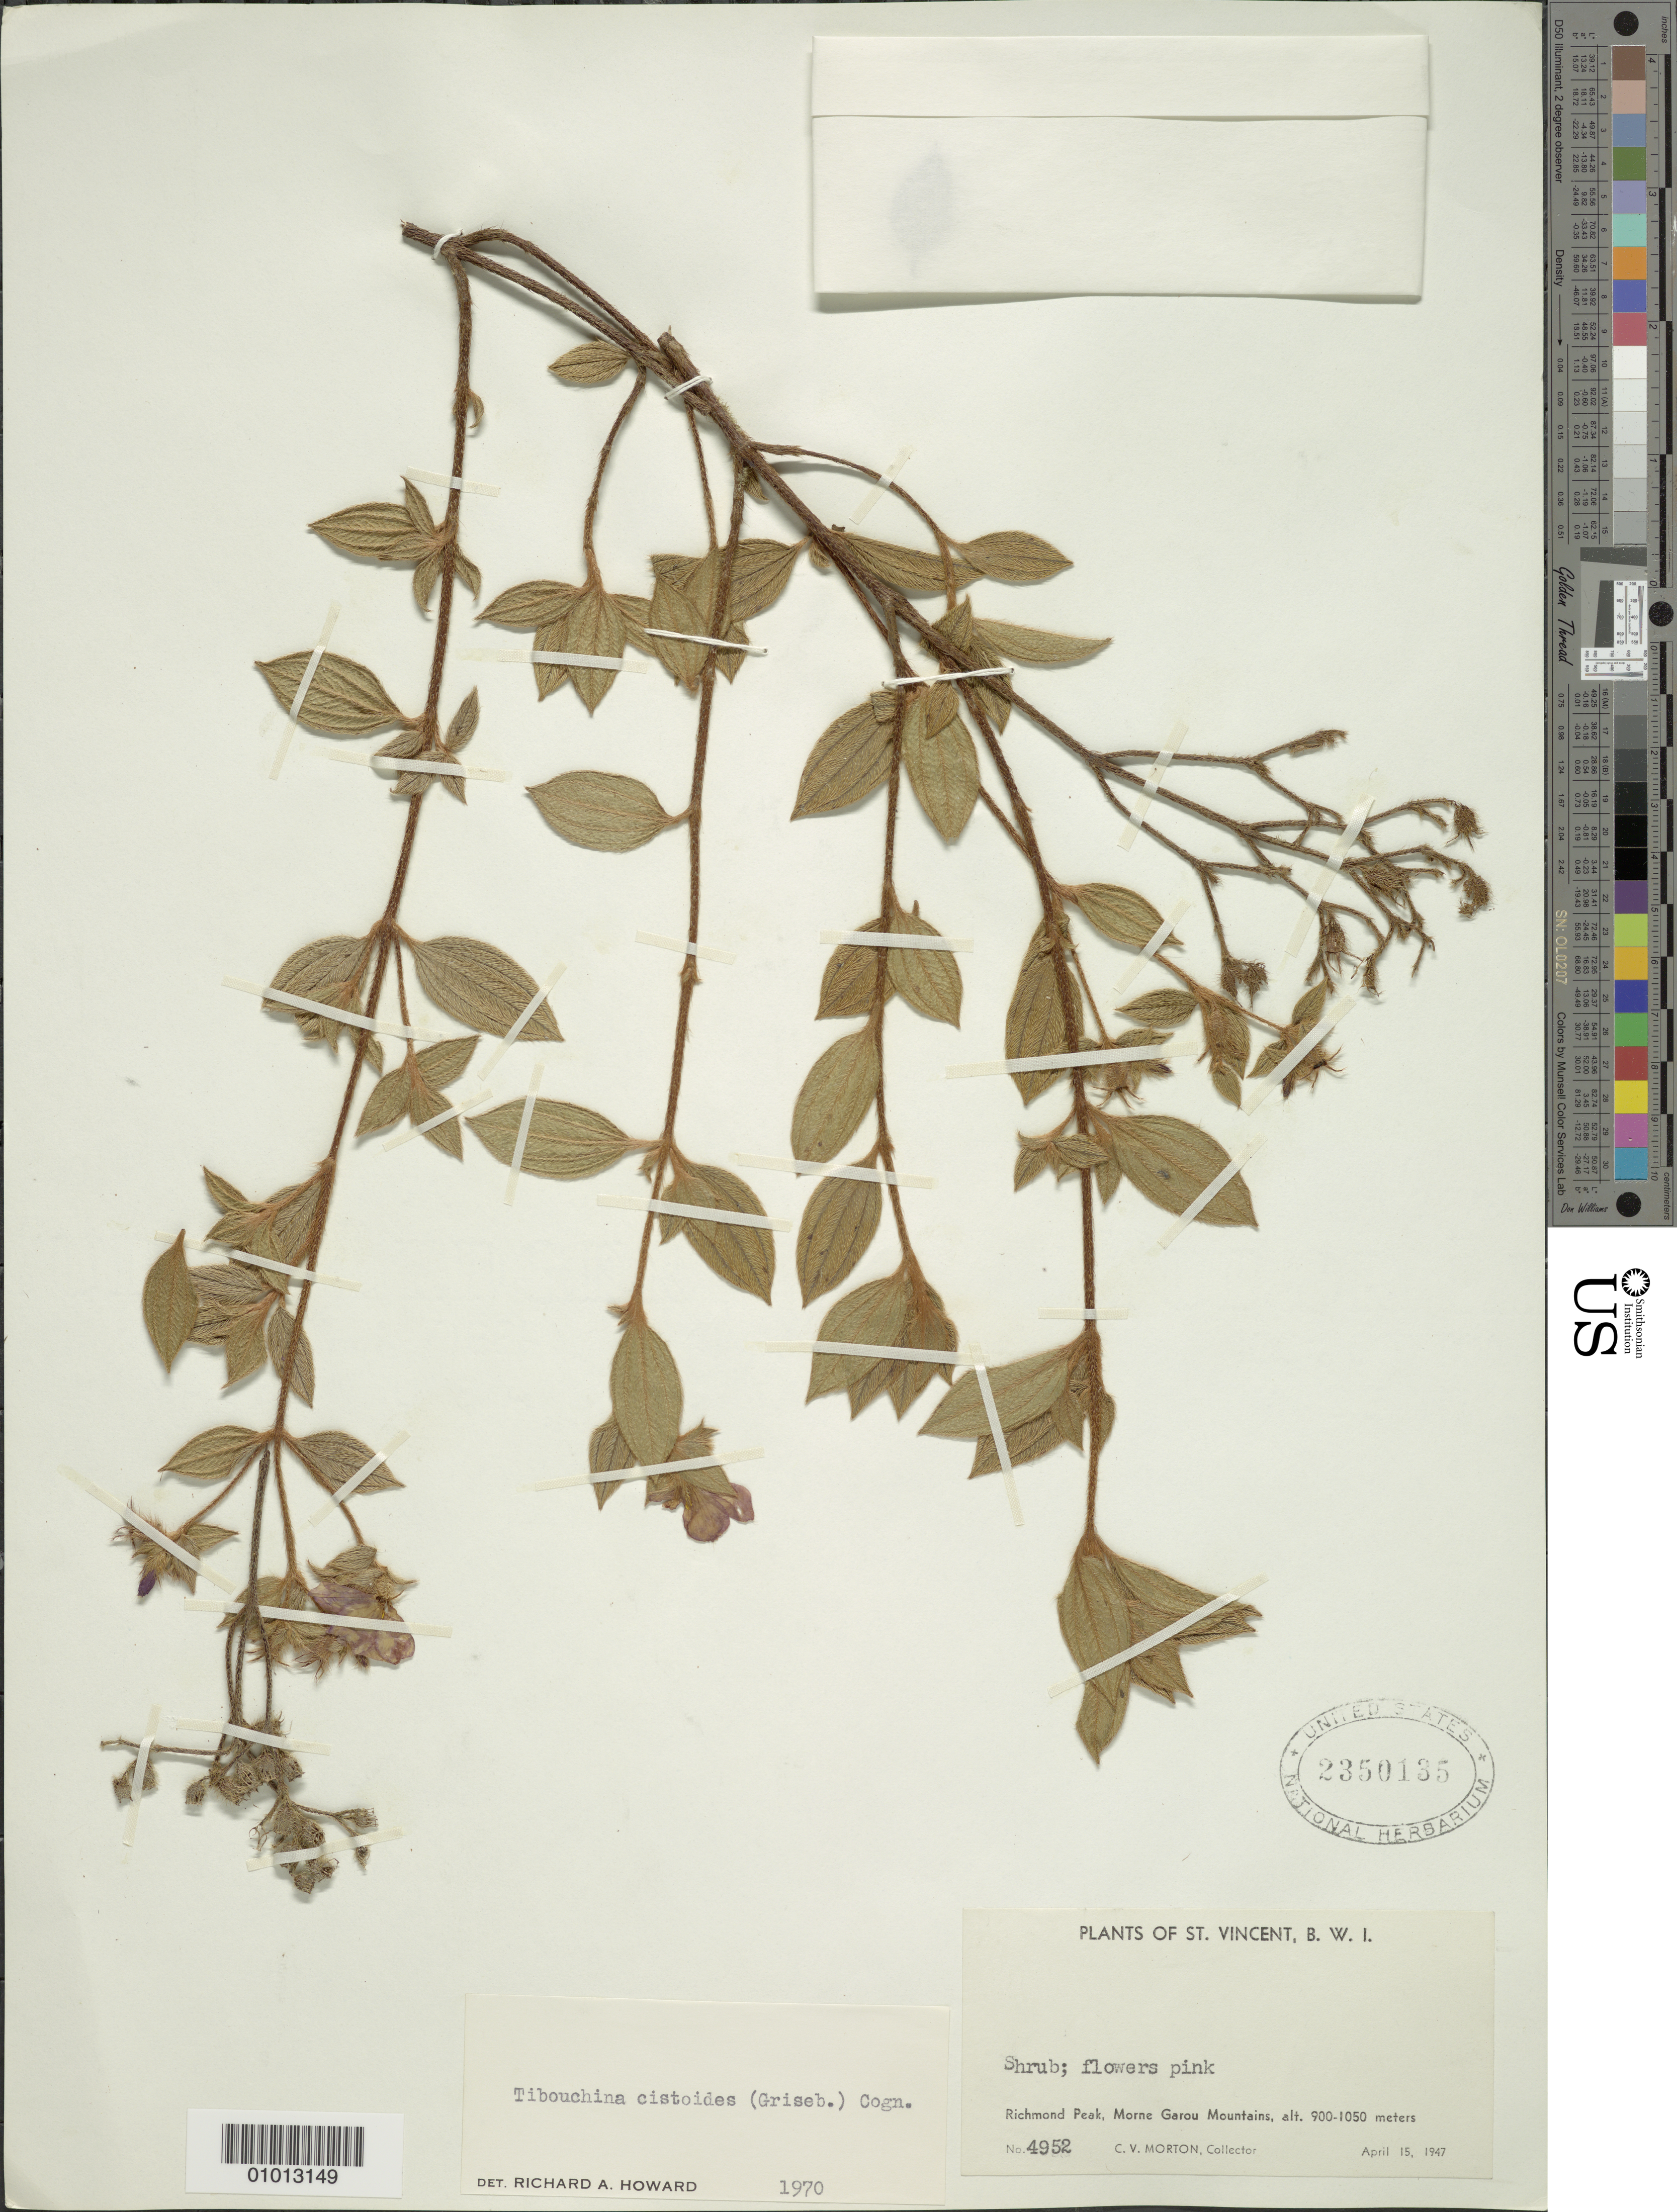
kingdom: Plantae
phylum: Tracheophyta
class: Magnoliopsida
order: Myrtales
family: Melastomataceae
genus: Chaetogastra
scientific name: Chaetogastra cistoides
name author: Griseb.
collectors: C. V. Morton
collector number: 4952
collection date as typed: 15 Apr 1947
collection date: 1947-04-15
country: St. Vincent - Grenadines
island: St. Vincent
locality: Richmond Peak, Morne Garou Mountains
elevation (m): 900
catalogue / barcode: US 2350135